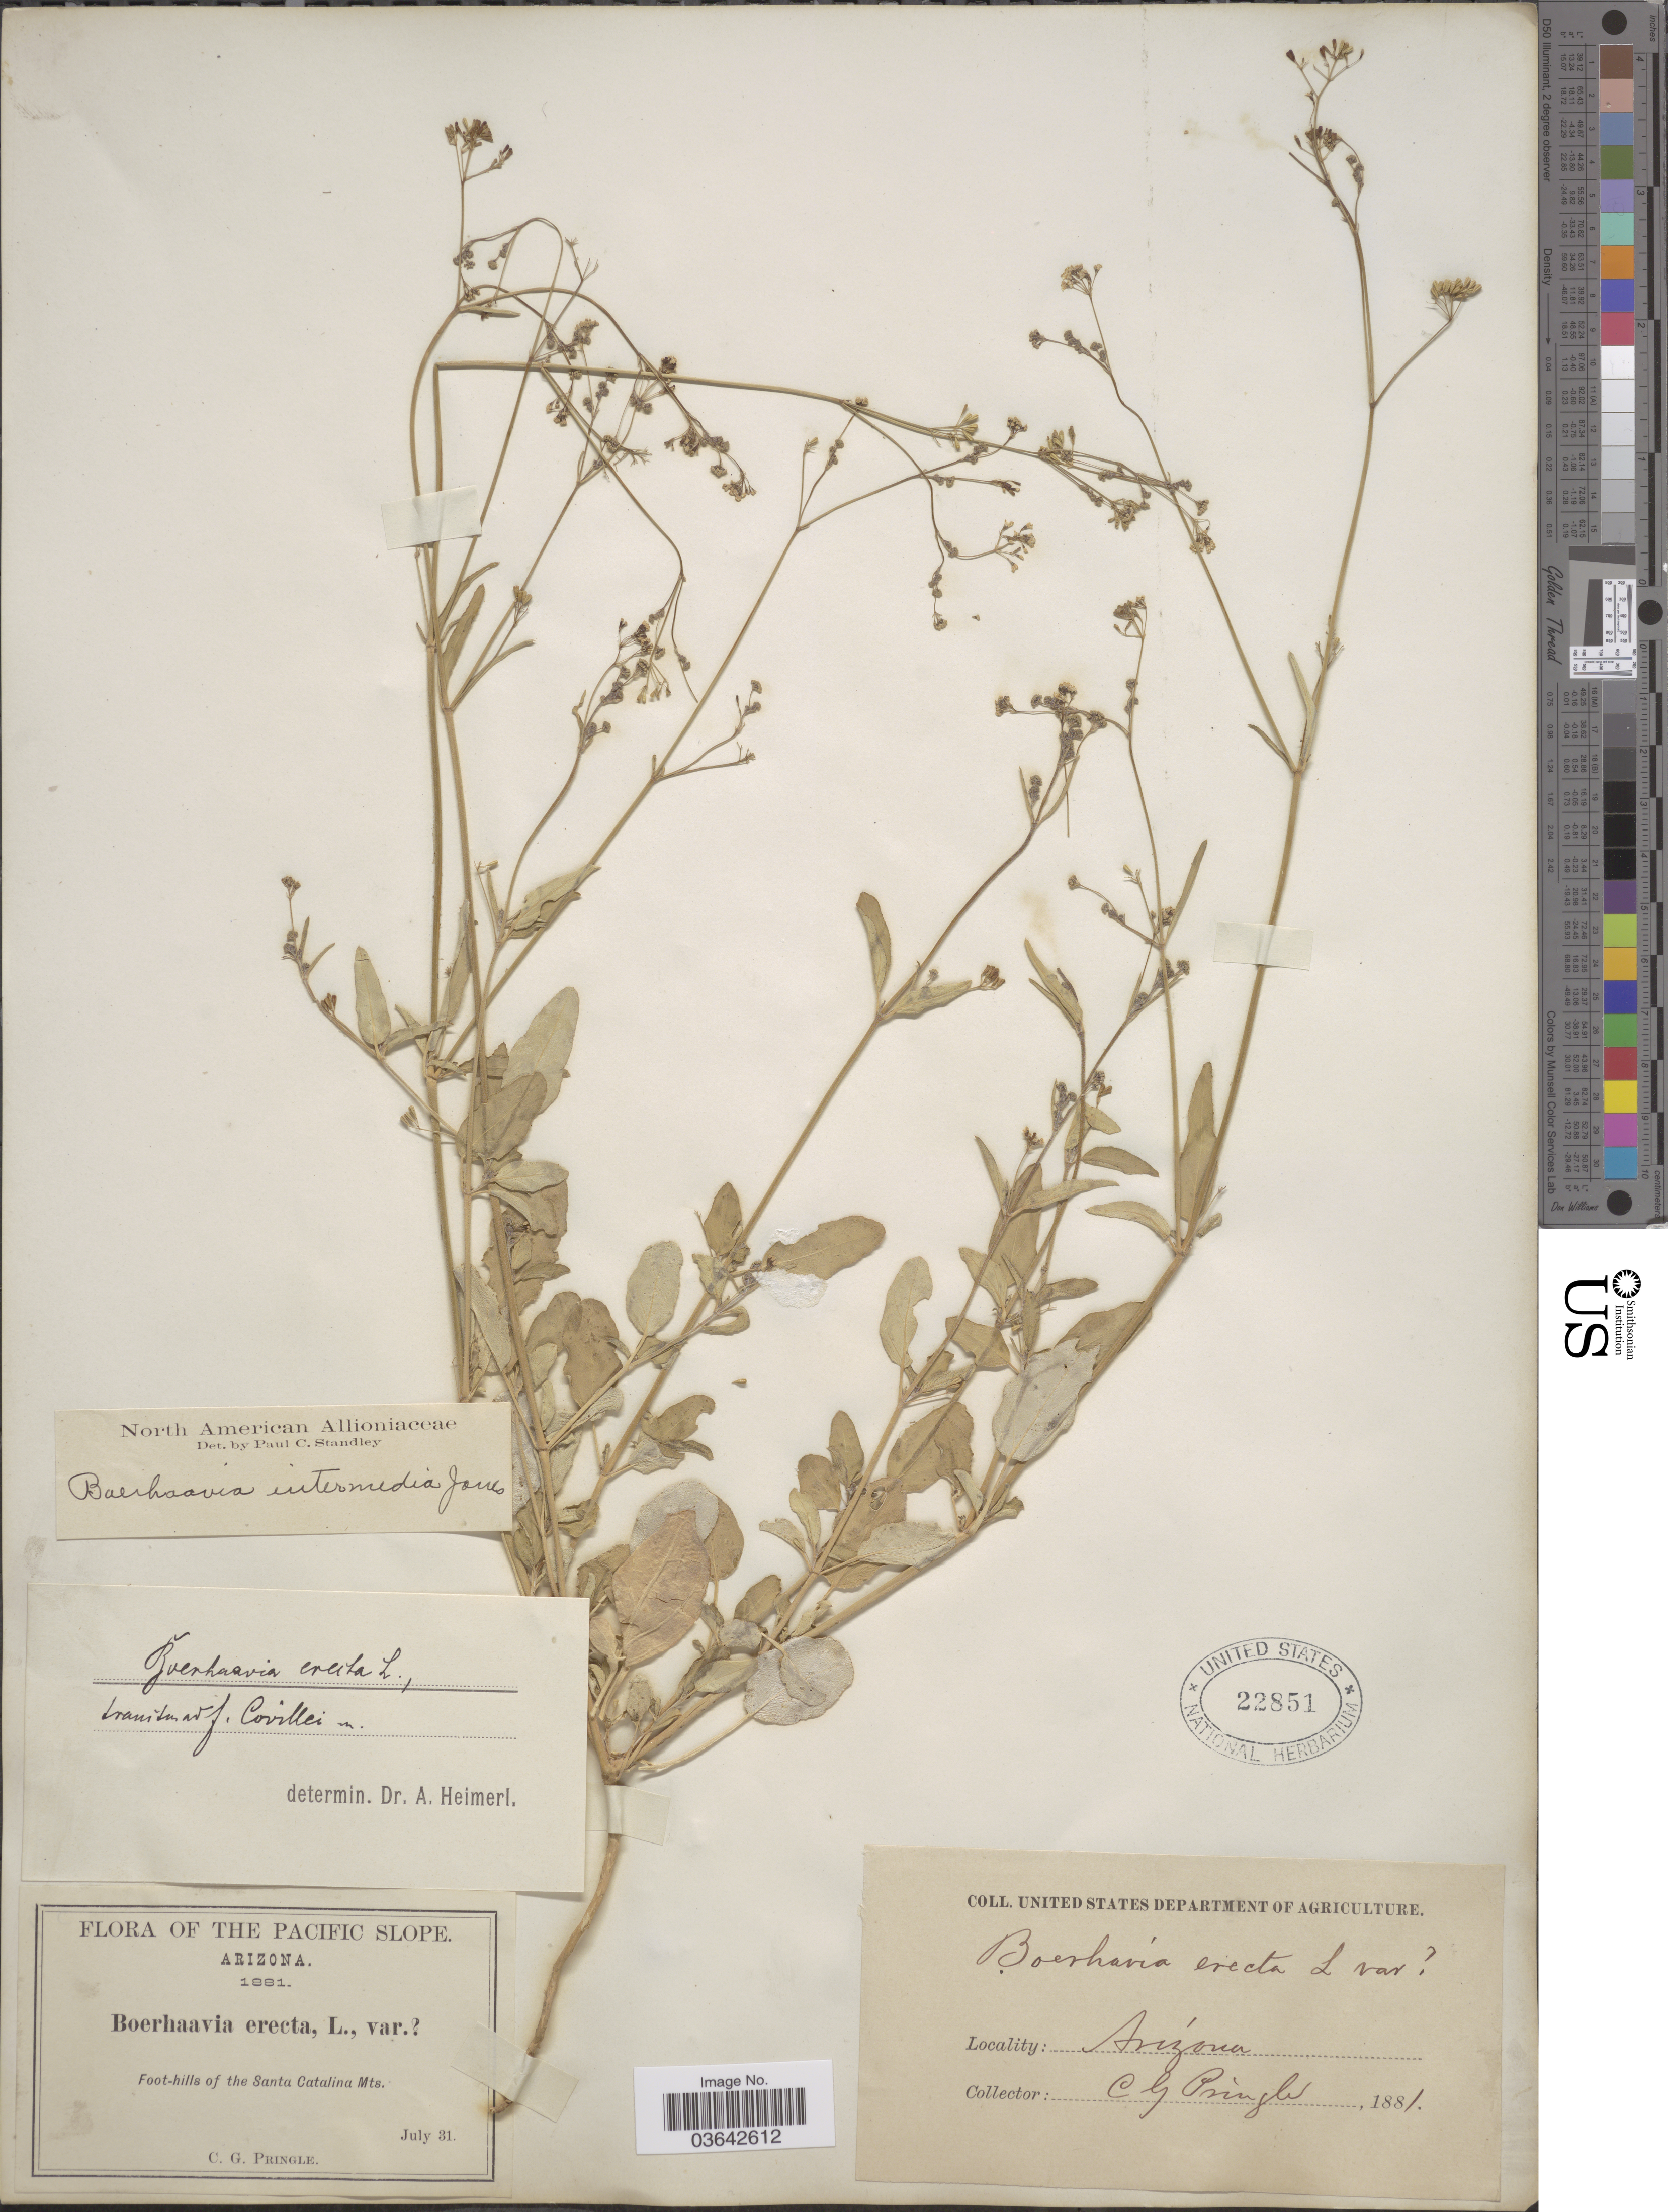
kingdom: Plantae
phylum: Tracheophyta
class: Magnoliopsida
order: Caryophyllales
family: Nyctaginaceae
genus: Boerhavia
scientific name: Boerhavia intermedia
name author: M.E. Jones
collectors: C. G. Pringle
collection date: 1881-07-31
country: United States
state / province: Arizona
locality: The Pacific Slope. Foot-hills of the Santa Catalina Mts.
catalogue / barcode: US 22851